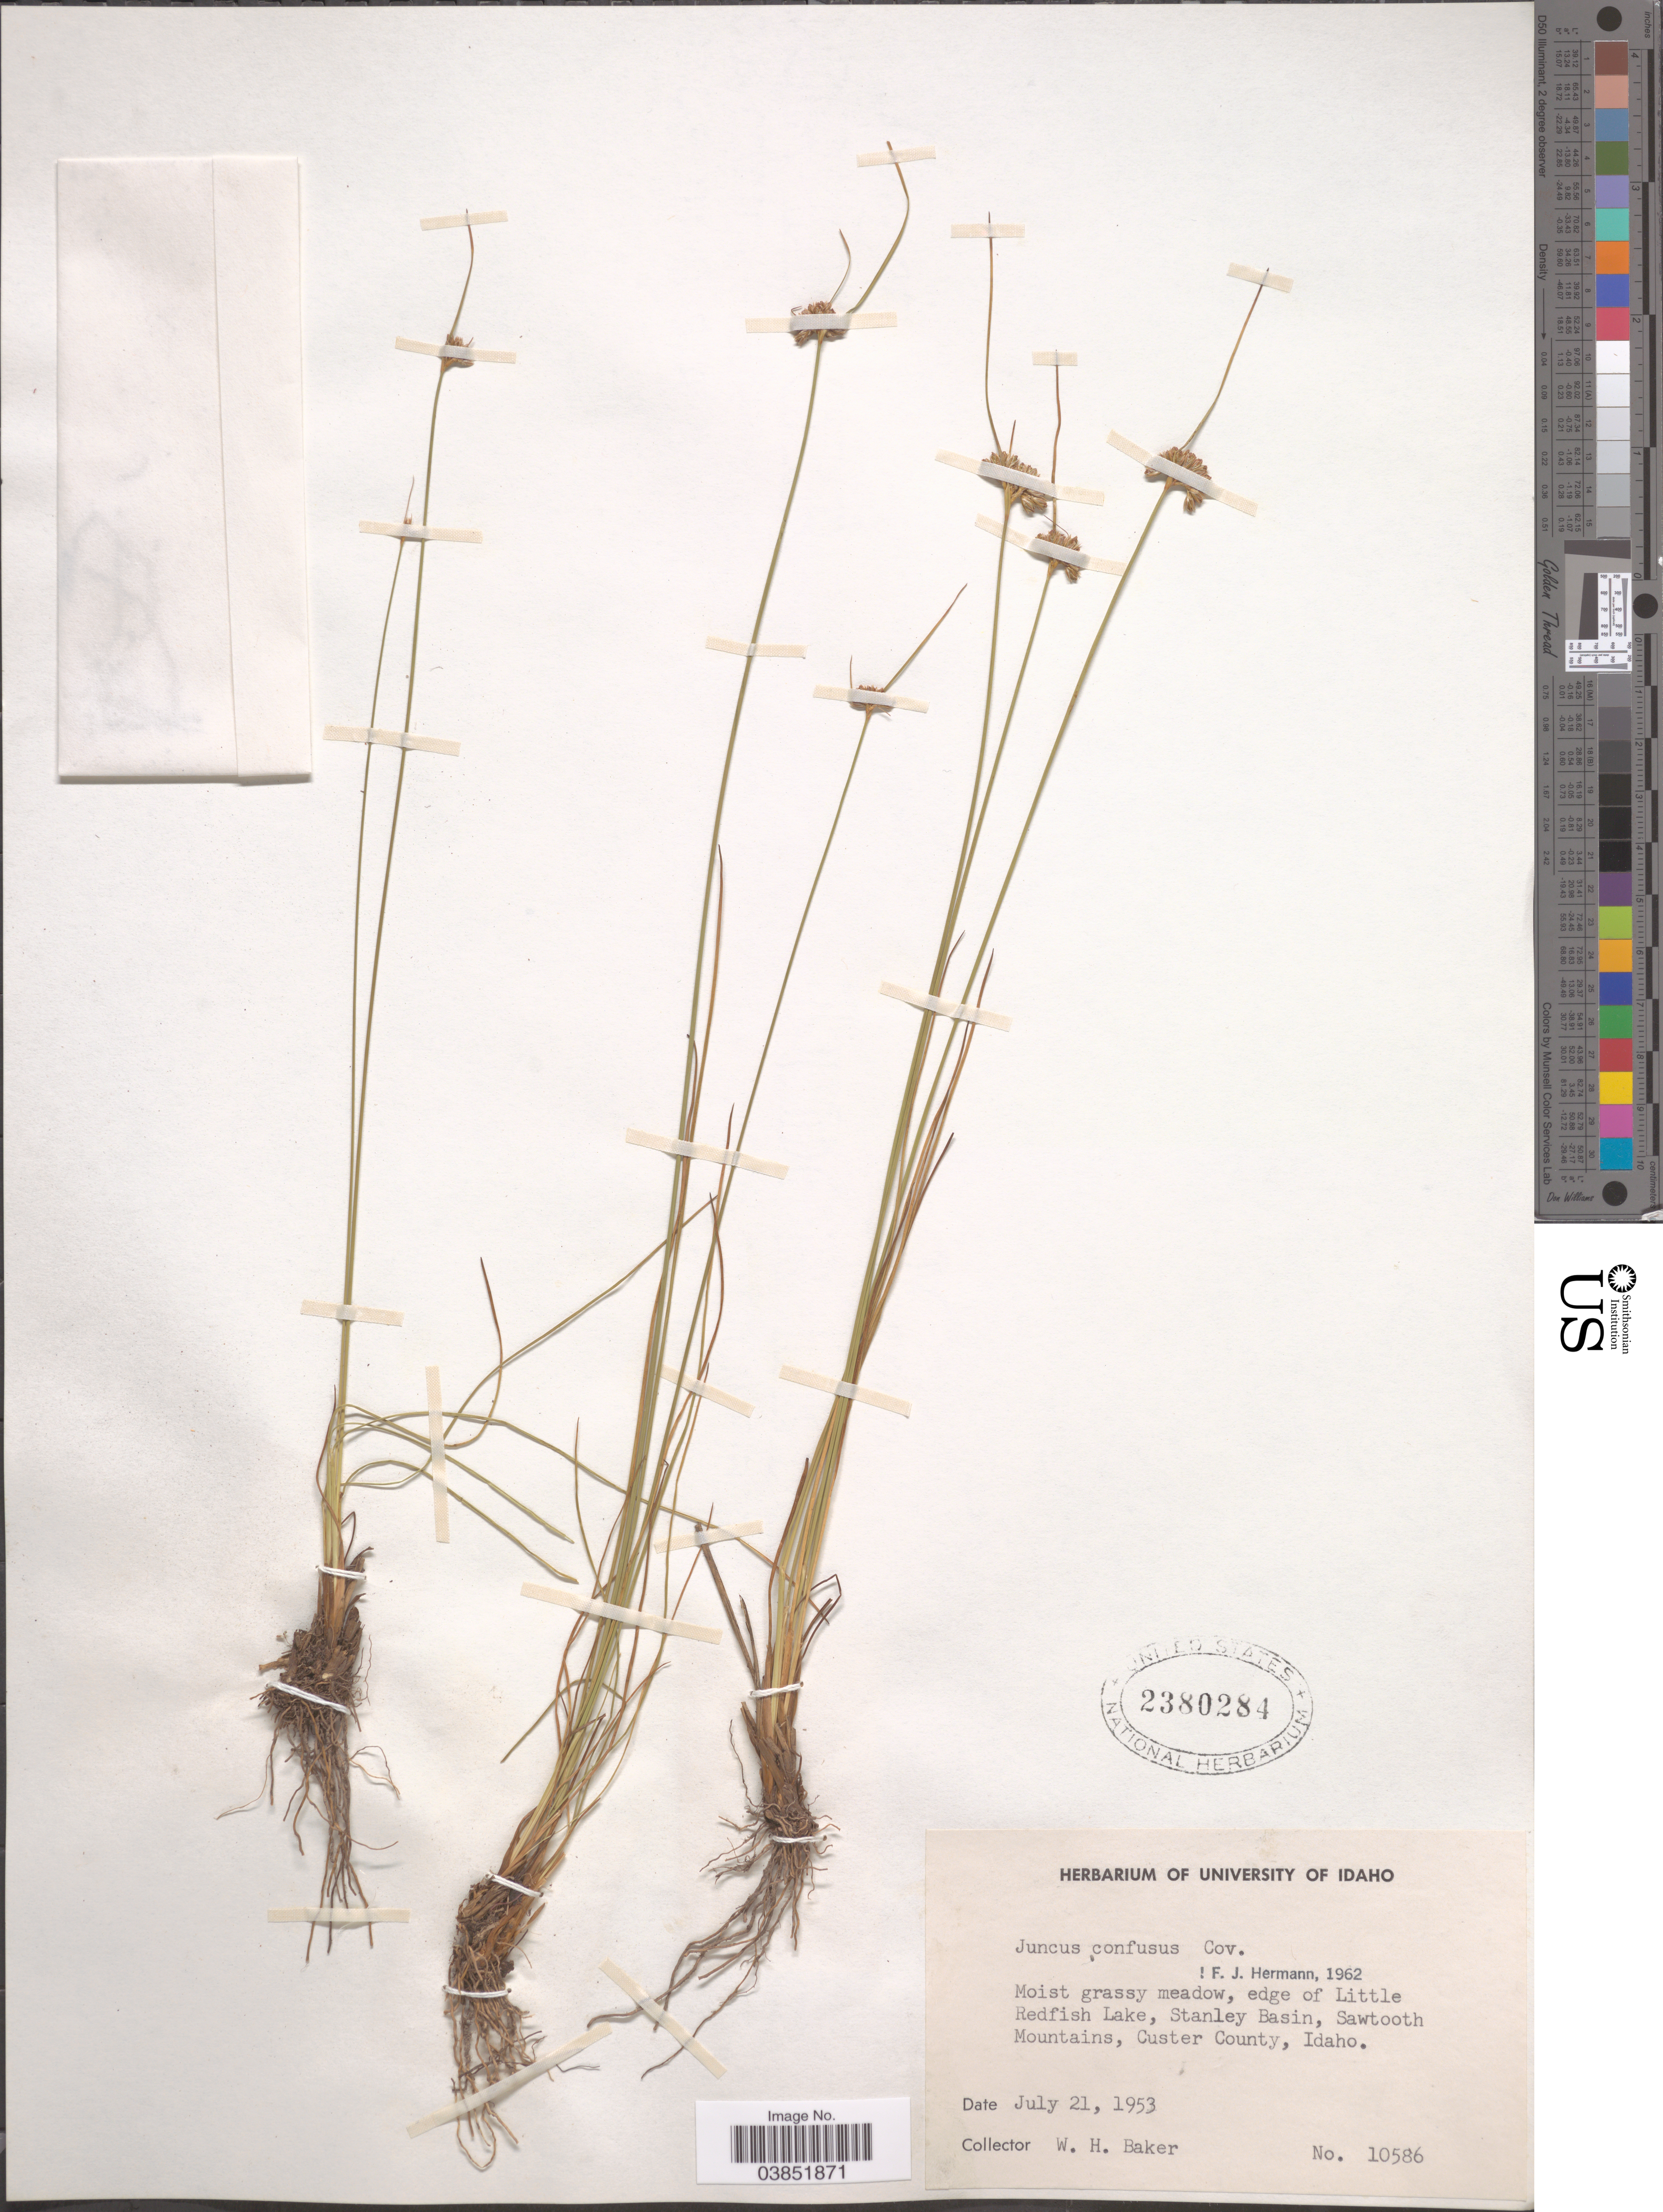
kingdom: Plantae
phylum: Tracheophyta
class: Liliopsida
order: Poales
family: Juncaceae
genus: Juncus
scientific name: Juncus confusus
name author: Coville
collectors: W. H. Baker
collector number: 10586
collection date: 1953-07-21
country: United States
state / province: Idaho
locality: Moist grassy meadow, edge of Little Redfish Lake, Stanley Basin, Sawtooth Mountains, Custer County.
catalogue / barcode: US 2380284